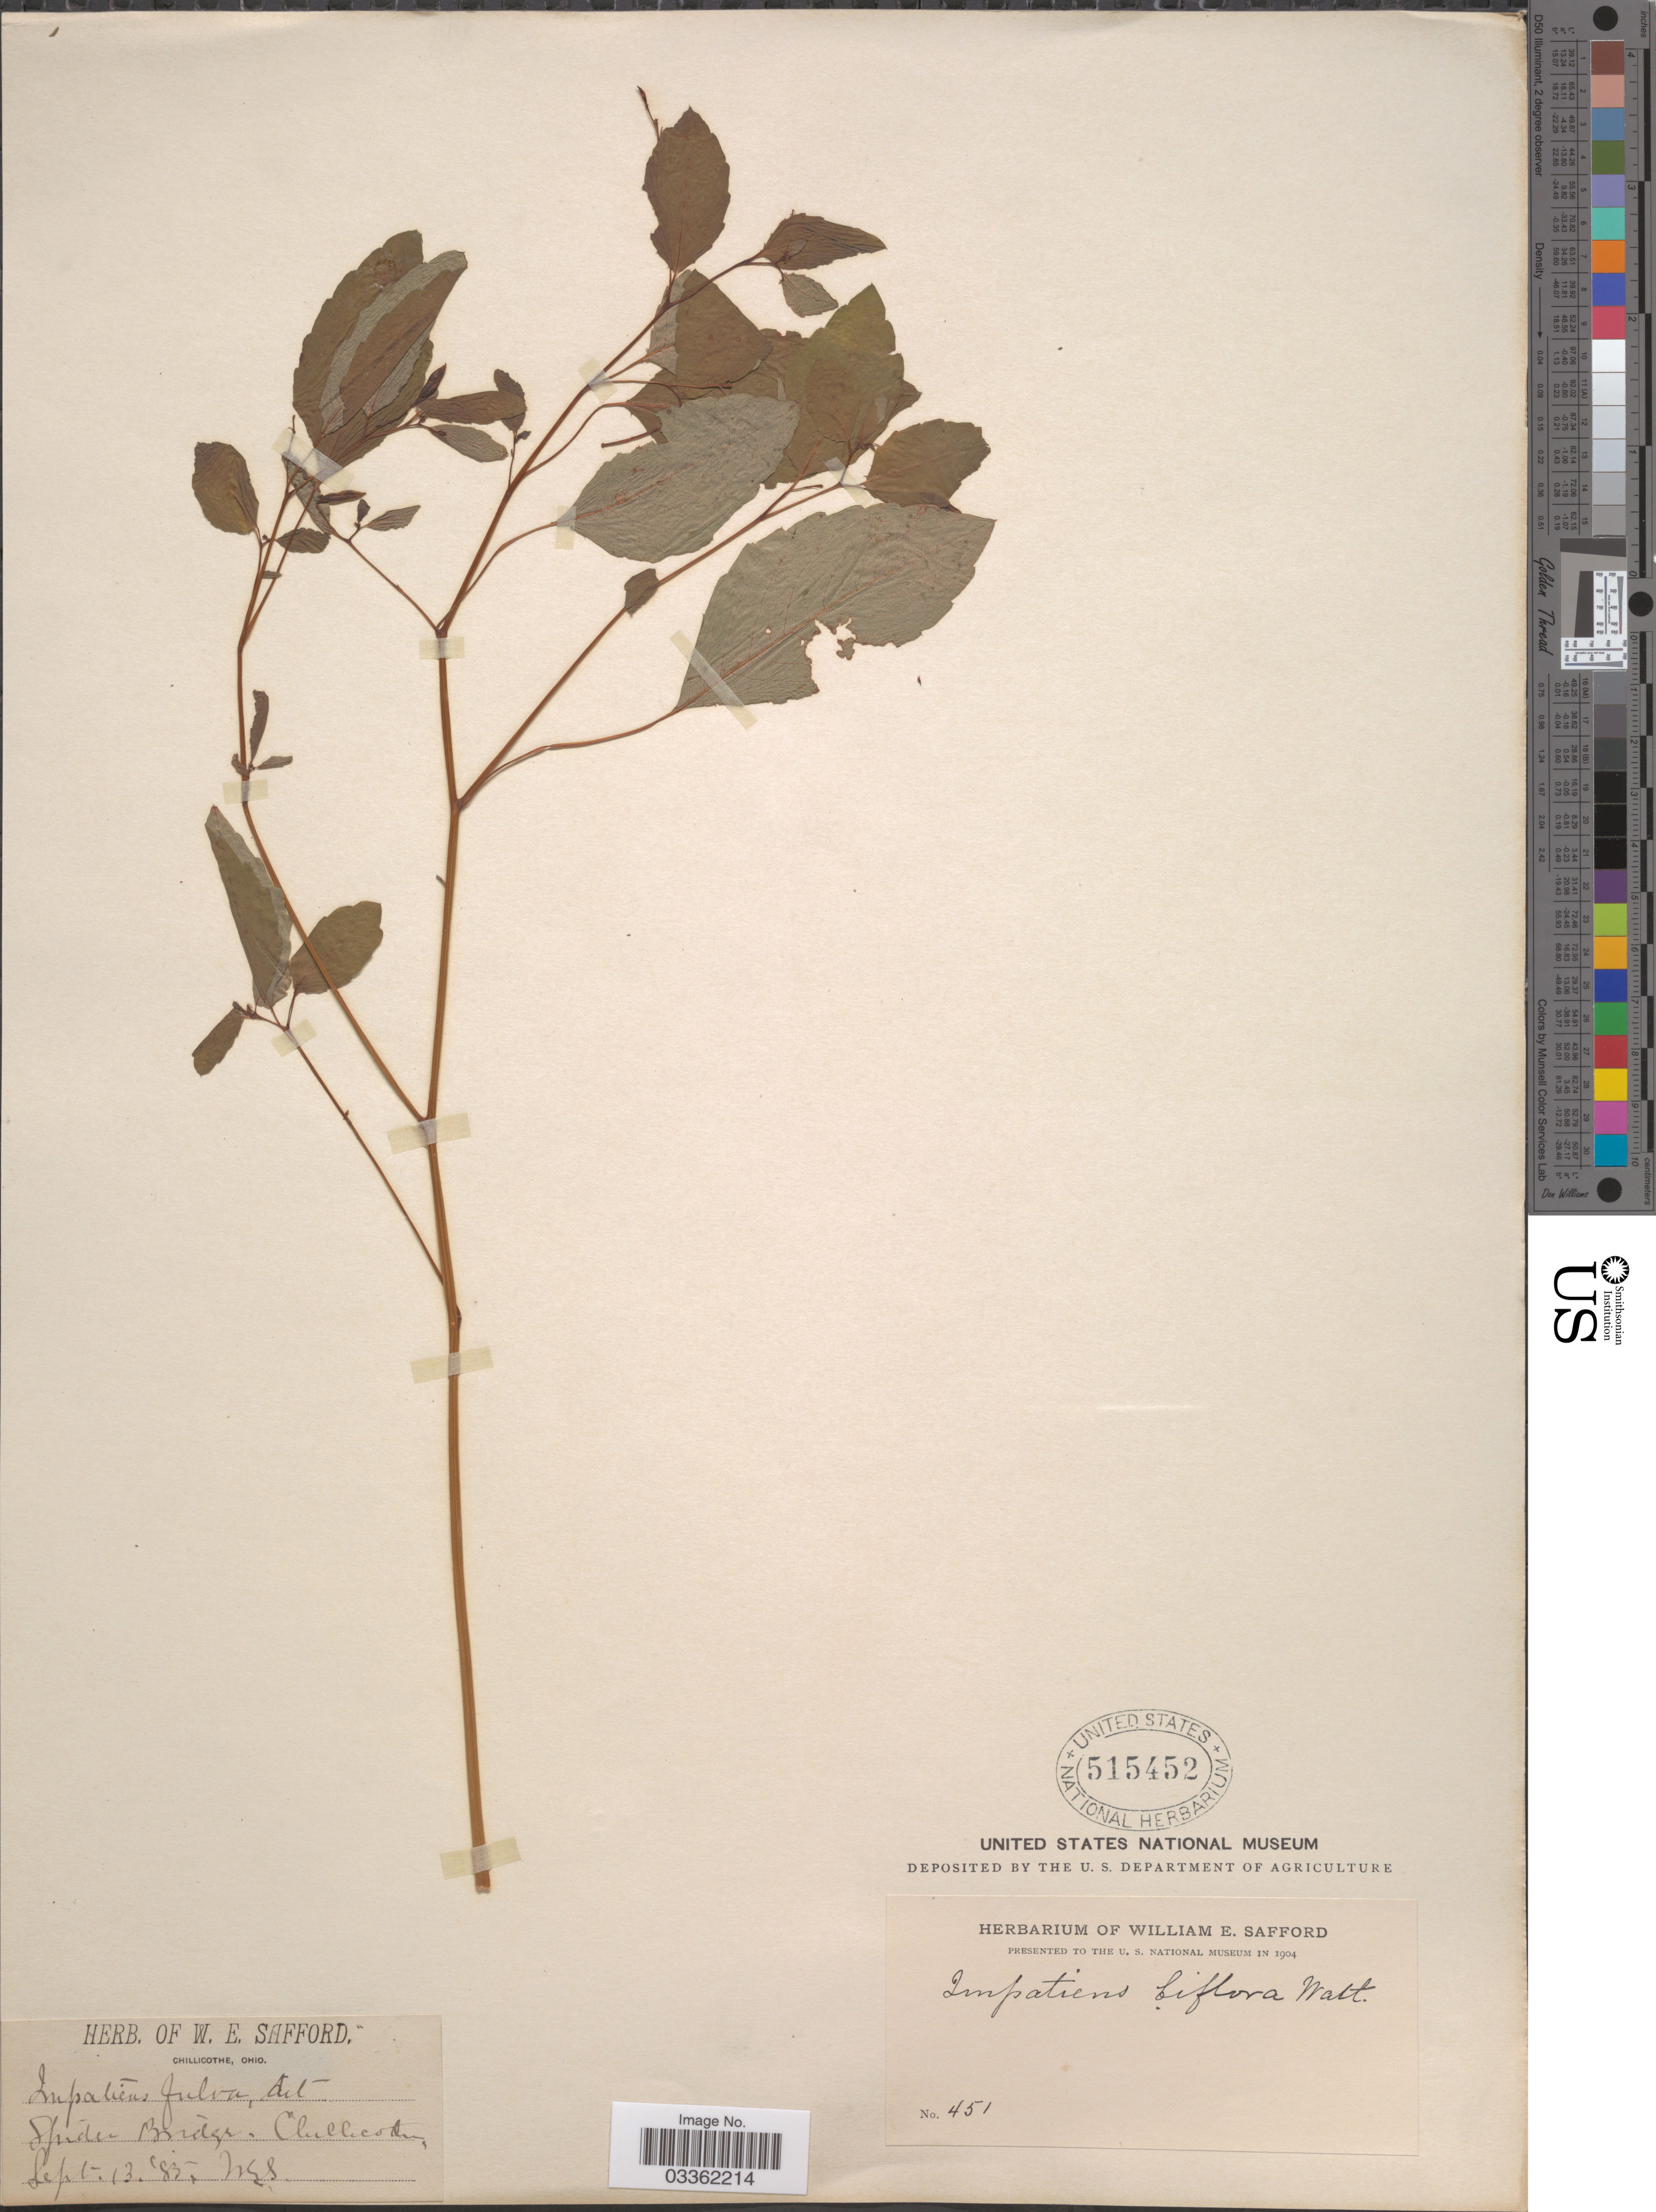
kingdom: Plantae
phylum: Tracheophyta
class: Magnoliopsida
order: Ericales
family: Balsaminaceae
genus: Impatiens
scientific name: Impatiens capensis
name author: Meerb.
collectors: W. E. Safford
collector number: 451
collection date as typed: Transcribed d/m/y: 13/9/85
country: United States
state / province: Ohio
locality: Spider Bridge, Chillicothe.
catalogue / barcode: US 515452